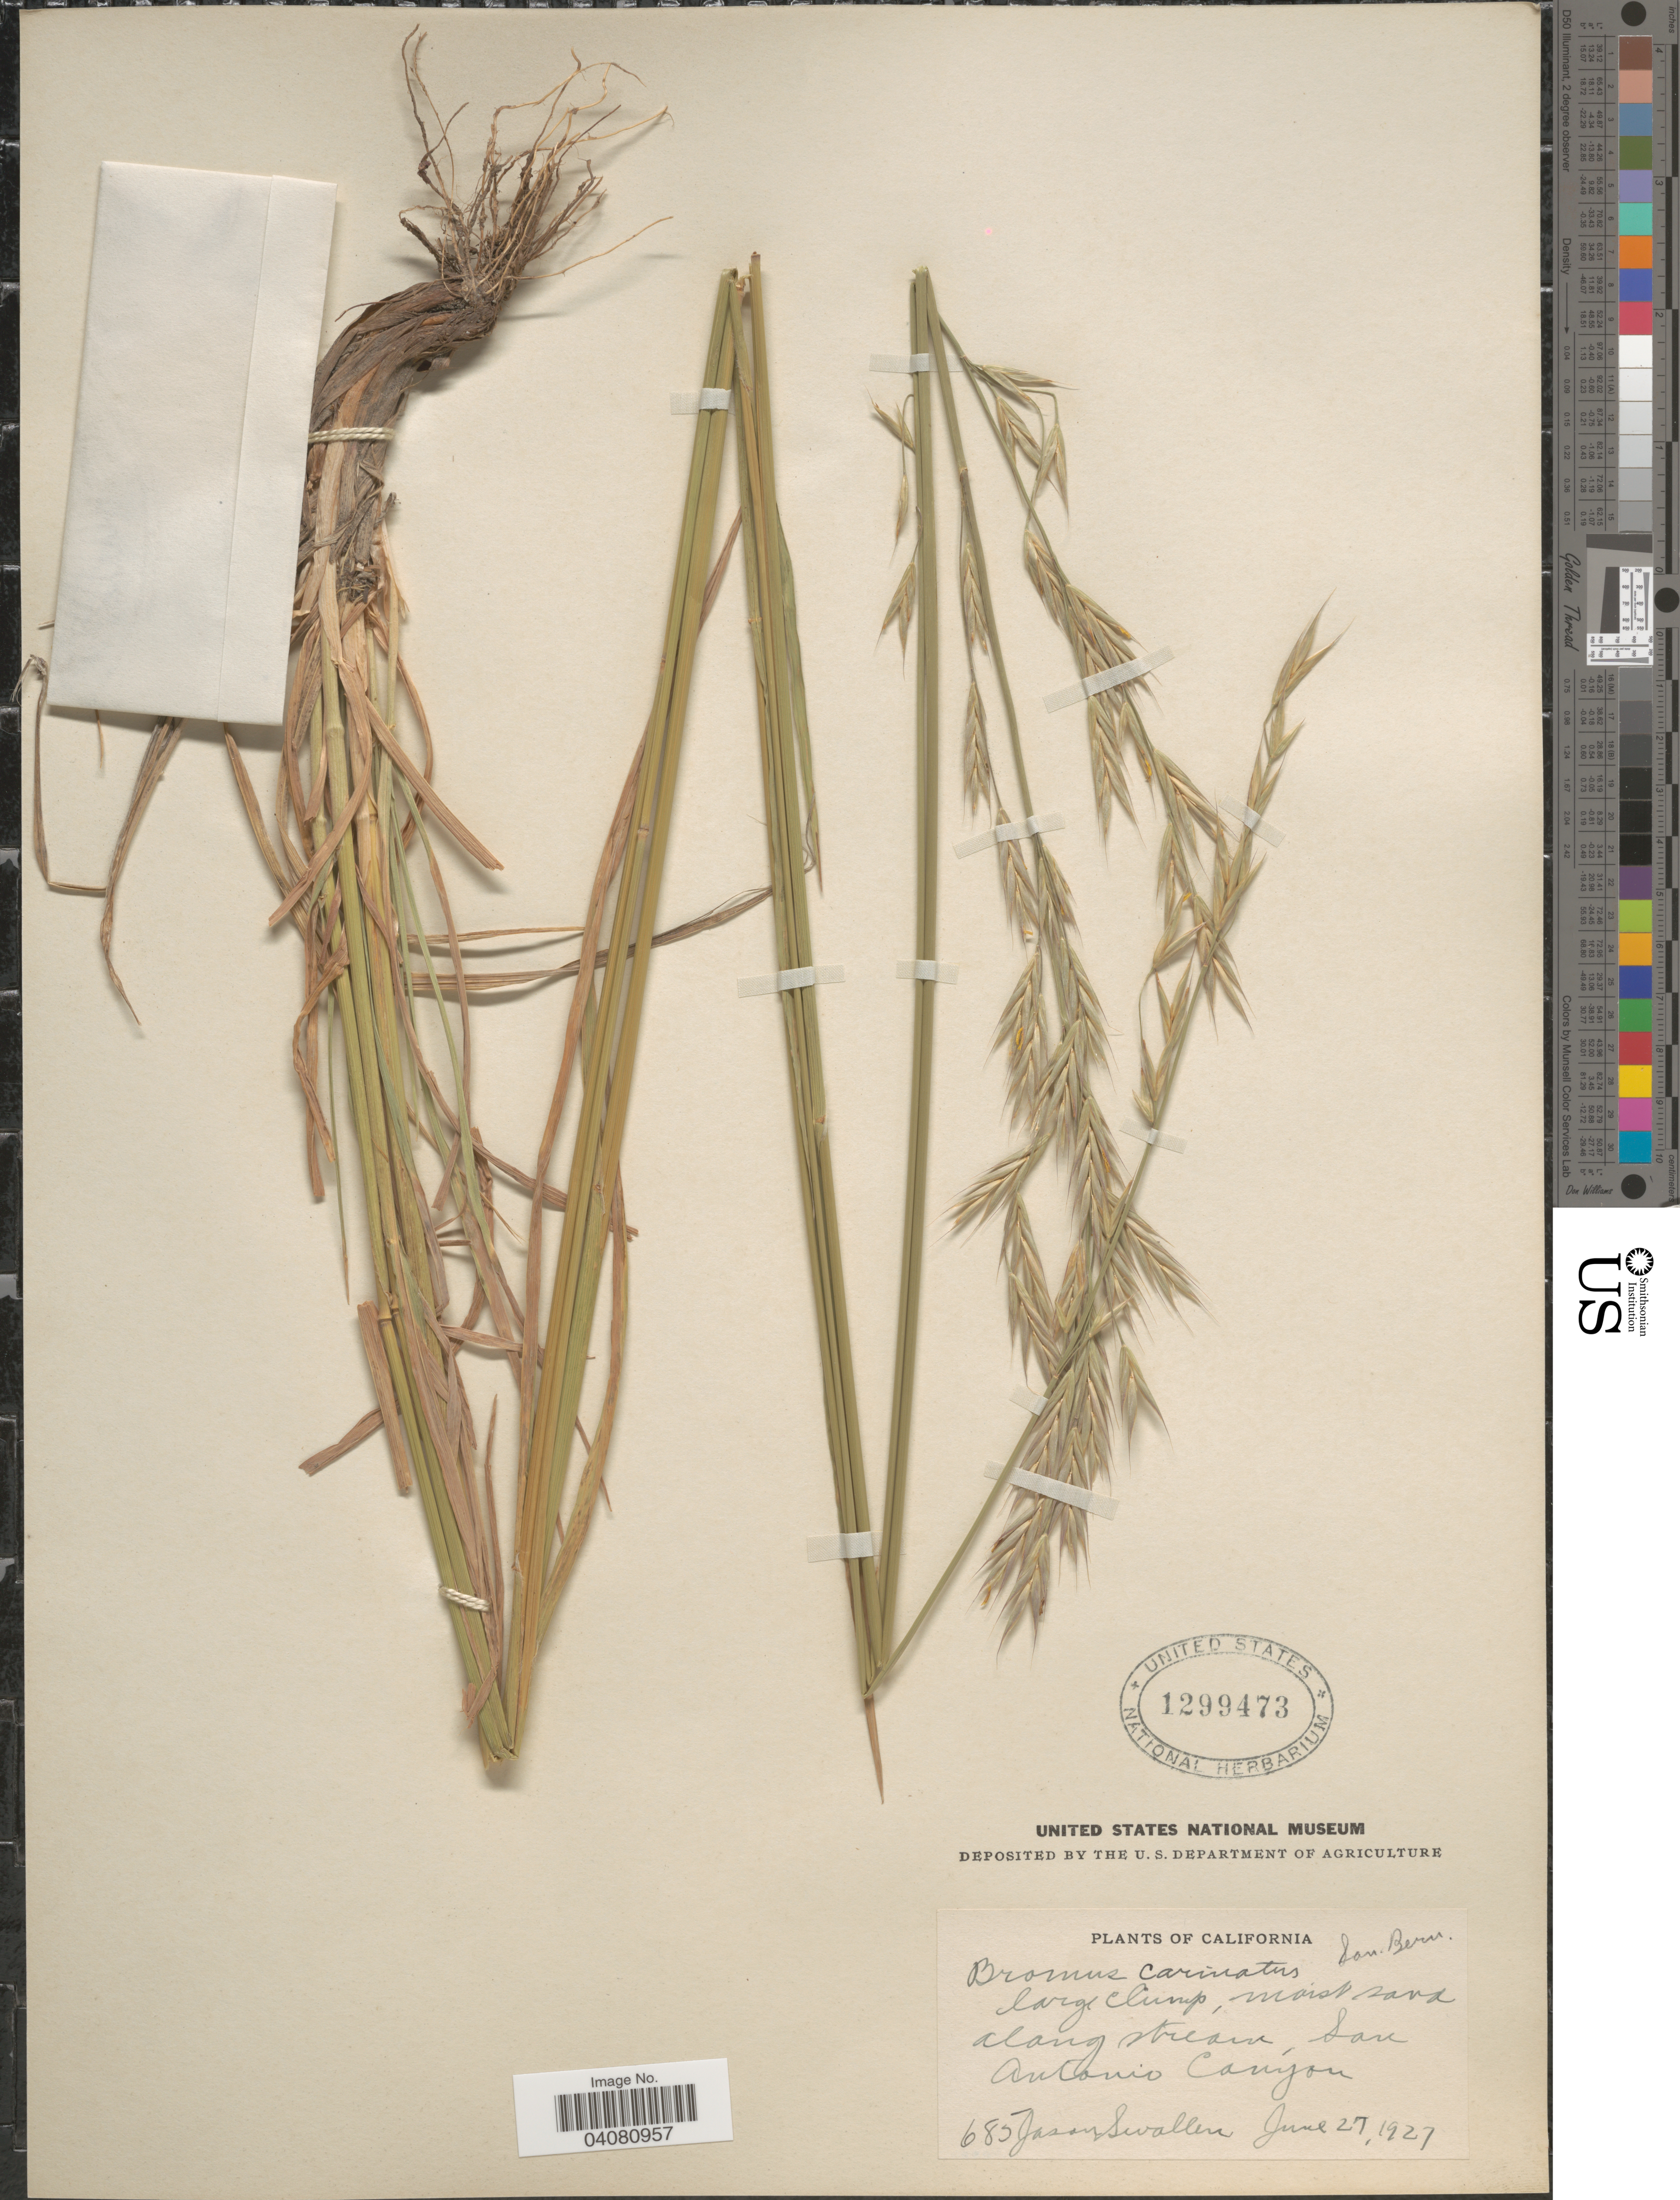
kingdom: Plantae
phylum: Tracheophyta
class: Liliopsida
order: Poales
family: Poaceae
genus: Bromus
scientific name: Bromus carinatus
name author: Hook. & Arn.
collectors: J. R. Swallen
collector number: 685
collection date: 1927-06-27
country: United States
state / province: California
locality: Large clump, moist sand along stream, San Antonio Canyon.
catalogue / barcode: US 1299473